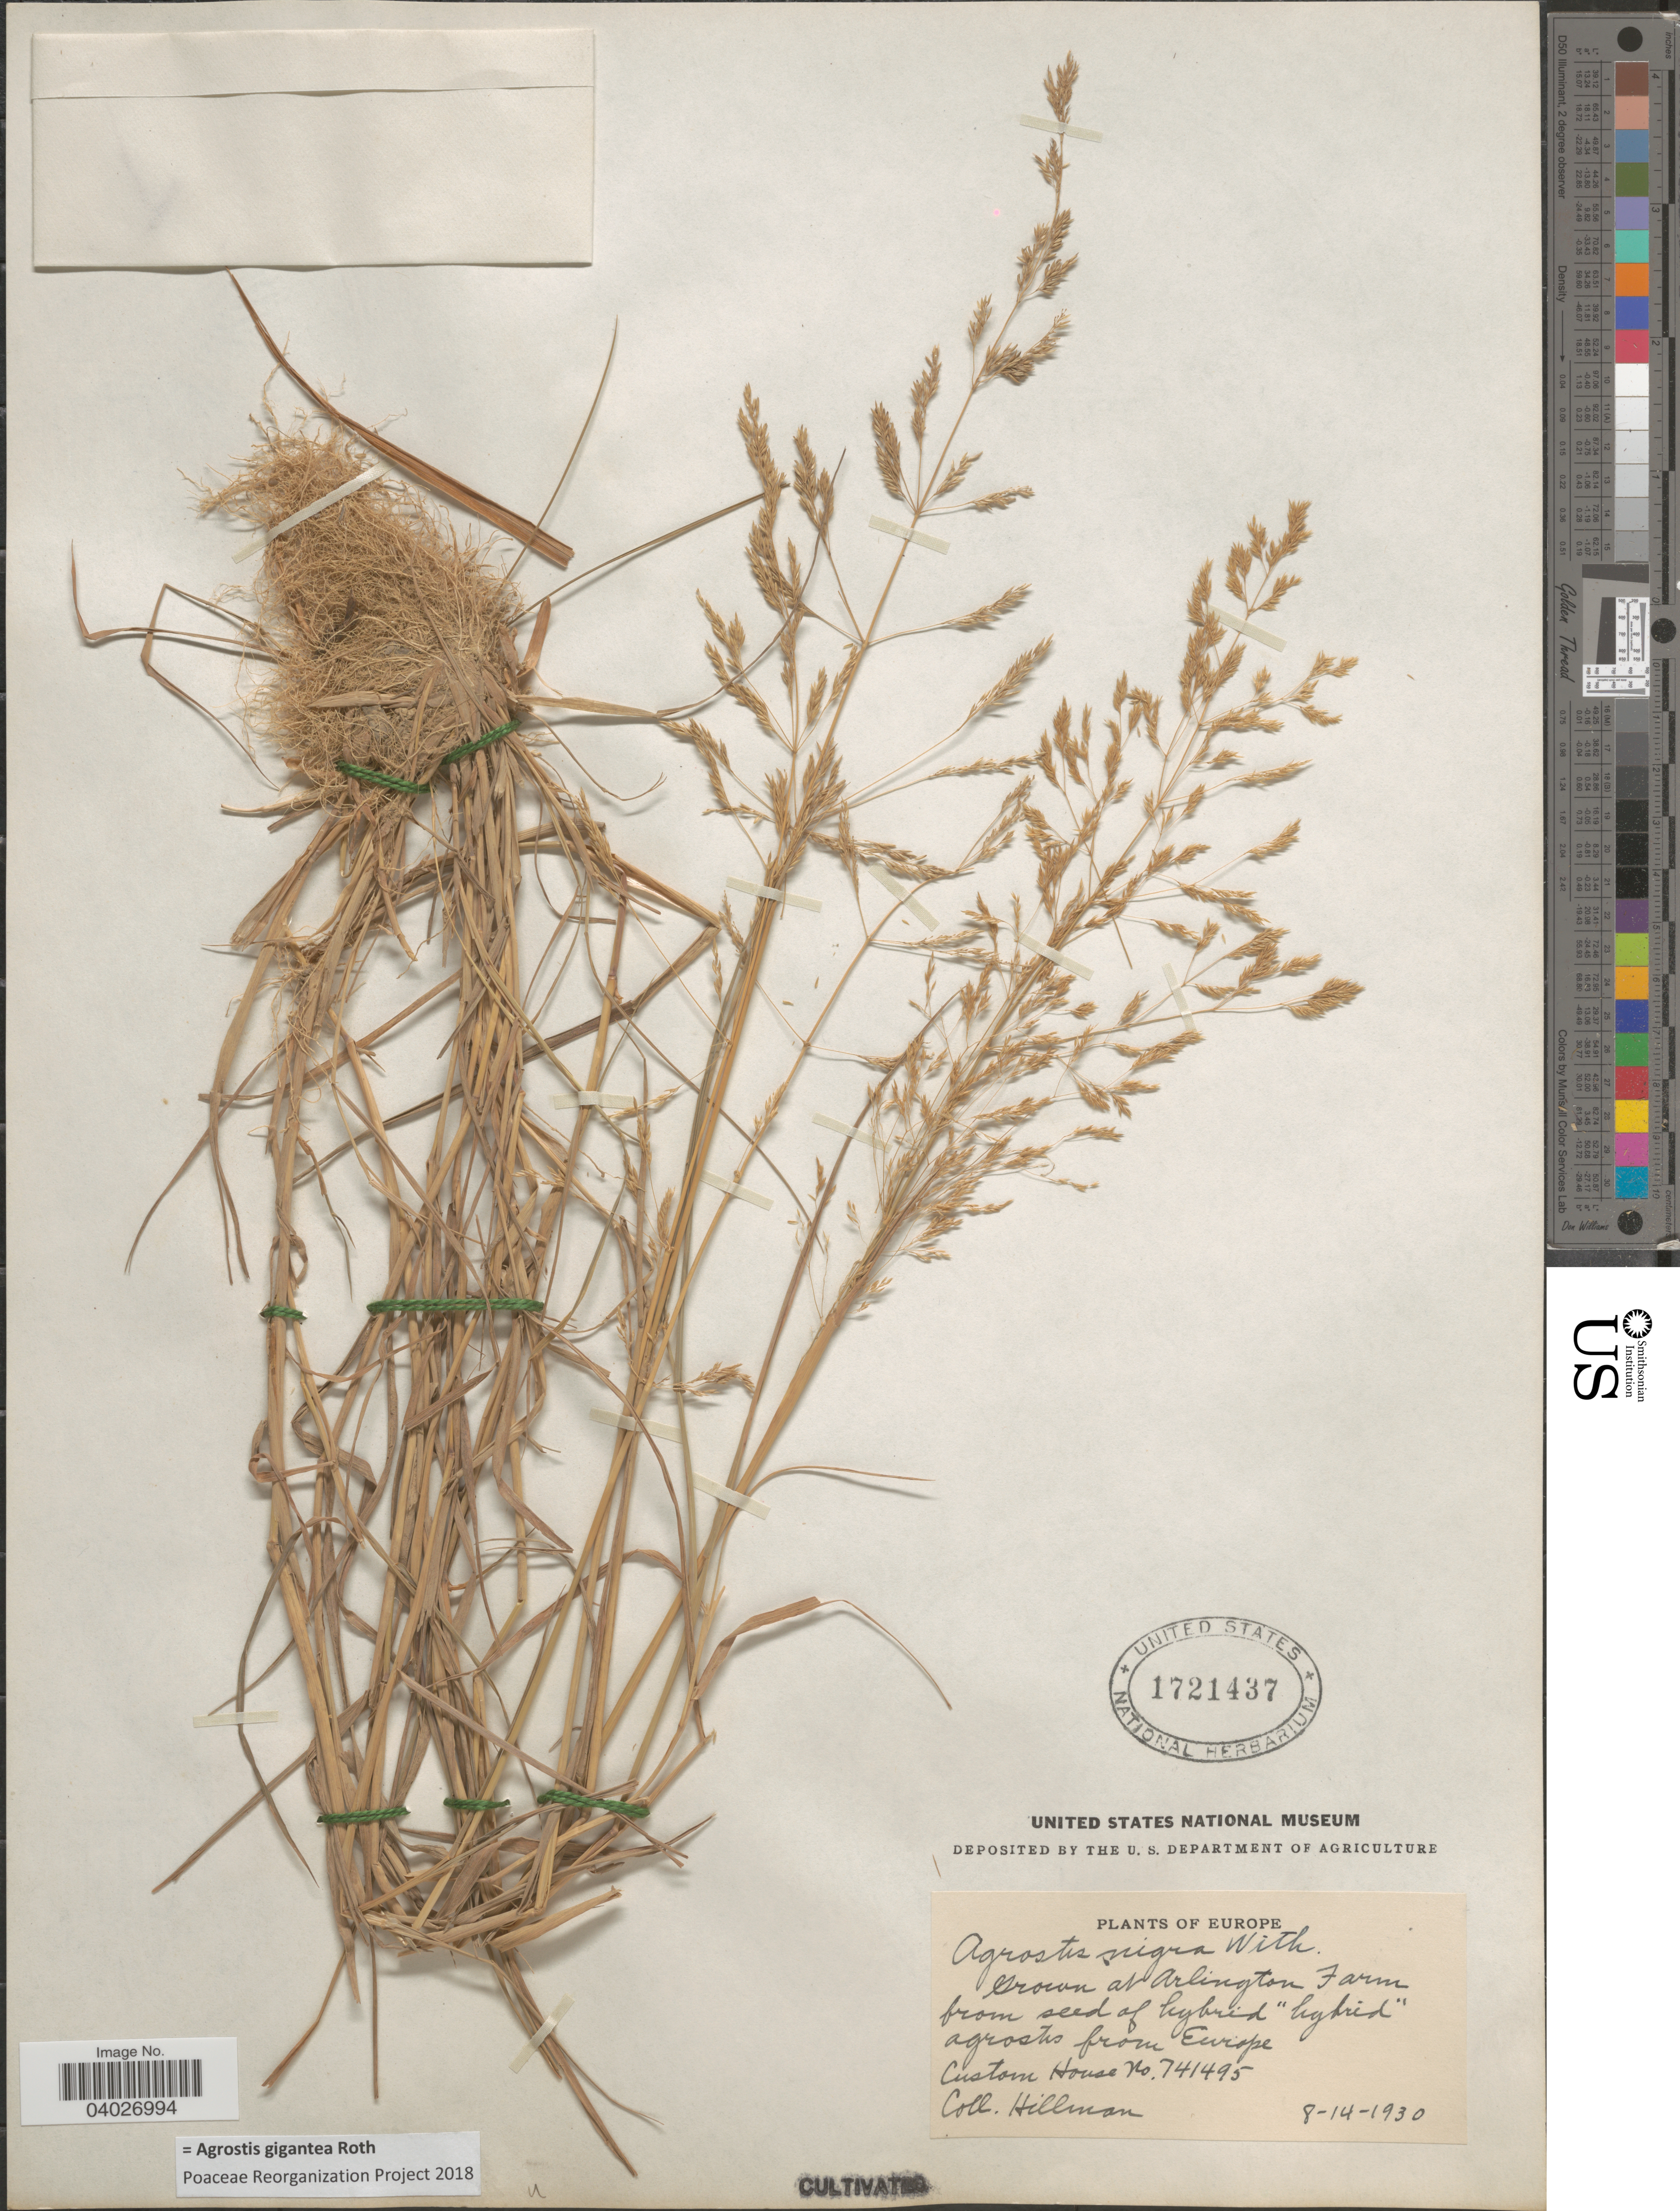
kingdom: Plantae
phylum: Tracheophyta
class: Liliopsida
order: Poales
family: Poaceae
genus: Agrostis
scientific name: Agrostis gigantea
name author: Roth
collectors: -. Hillman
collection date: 1930-08-14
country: United States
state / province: Virginia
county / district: Arlington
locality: Arlington Farm. Custom House No. 741495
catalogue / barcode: US 1721437